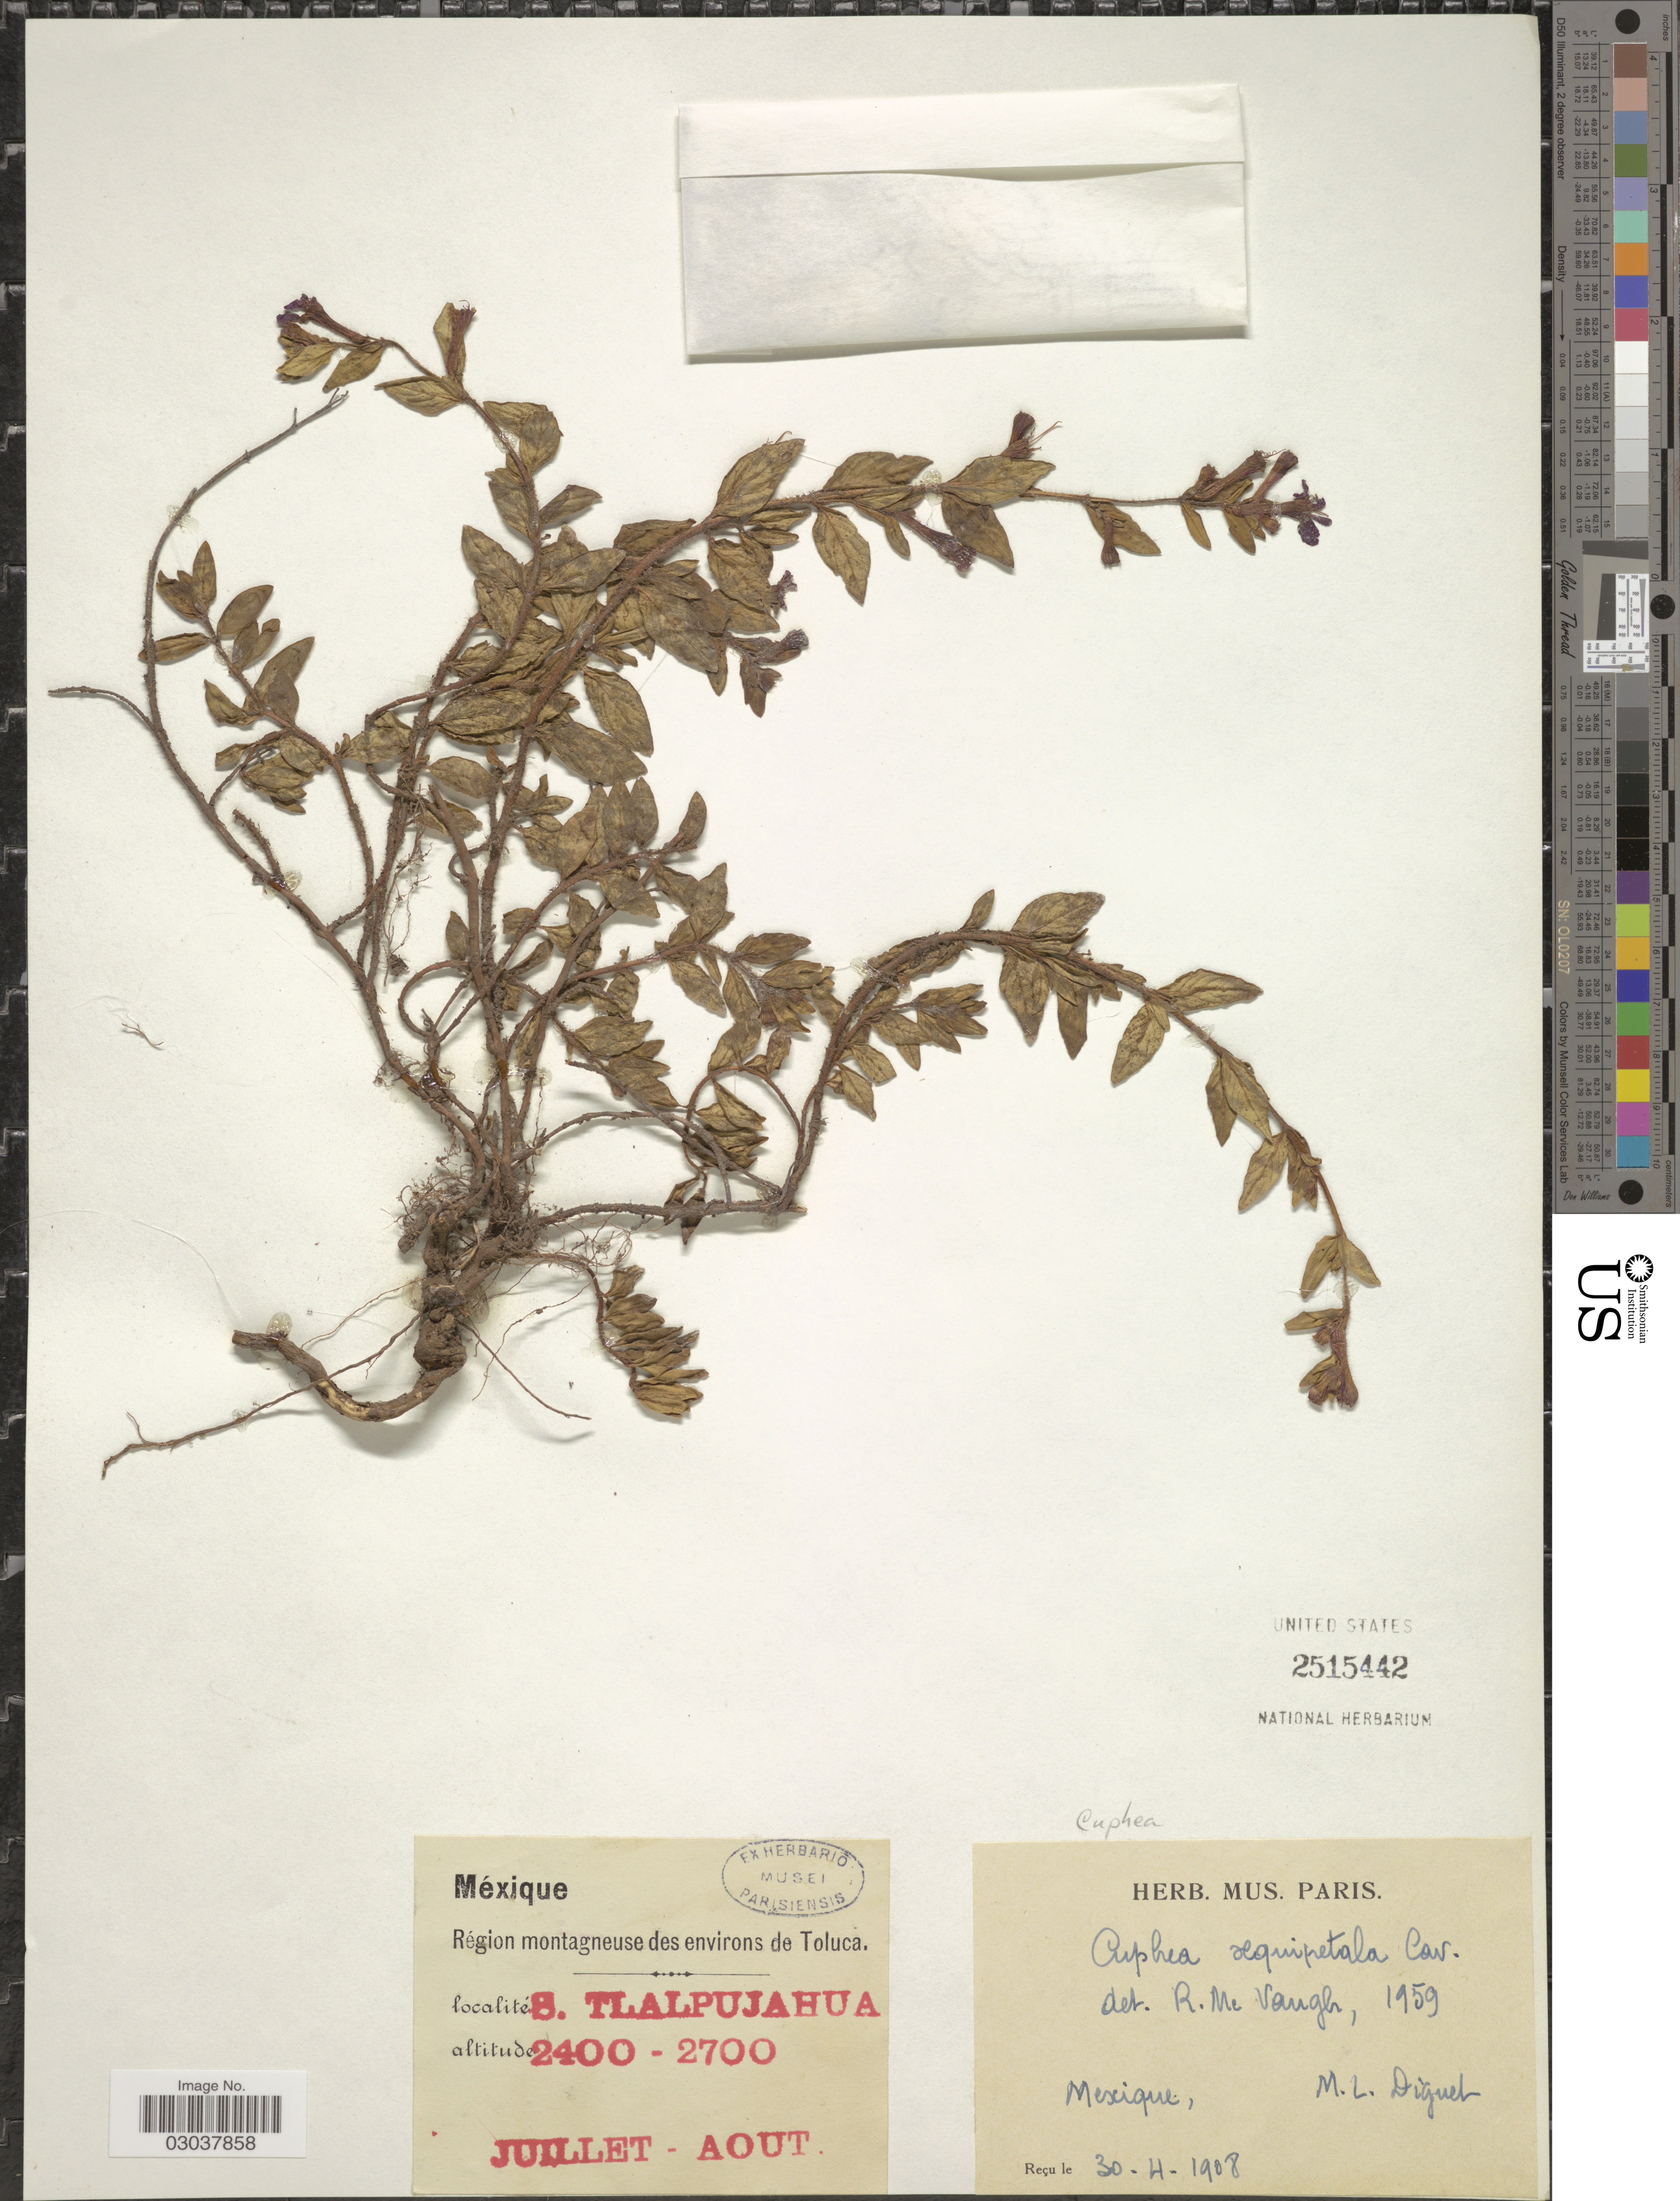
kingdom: Plantae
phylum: Tracheophyta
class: Magnoliopsida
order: Myrtales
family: Lythraceae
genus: Cuphea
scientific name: Cuphea aequipetala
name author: Cav.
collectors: M. L. Diguet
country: Mexico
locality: Région montagneuse des environs de Toluca. S. Tlalpujahua.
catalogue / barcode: US 2515442